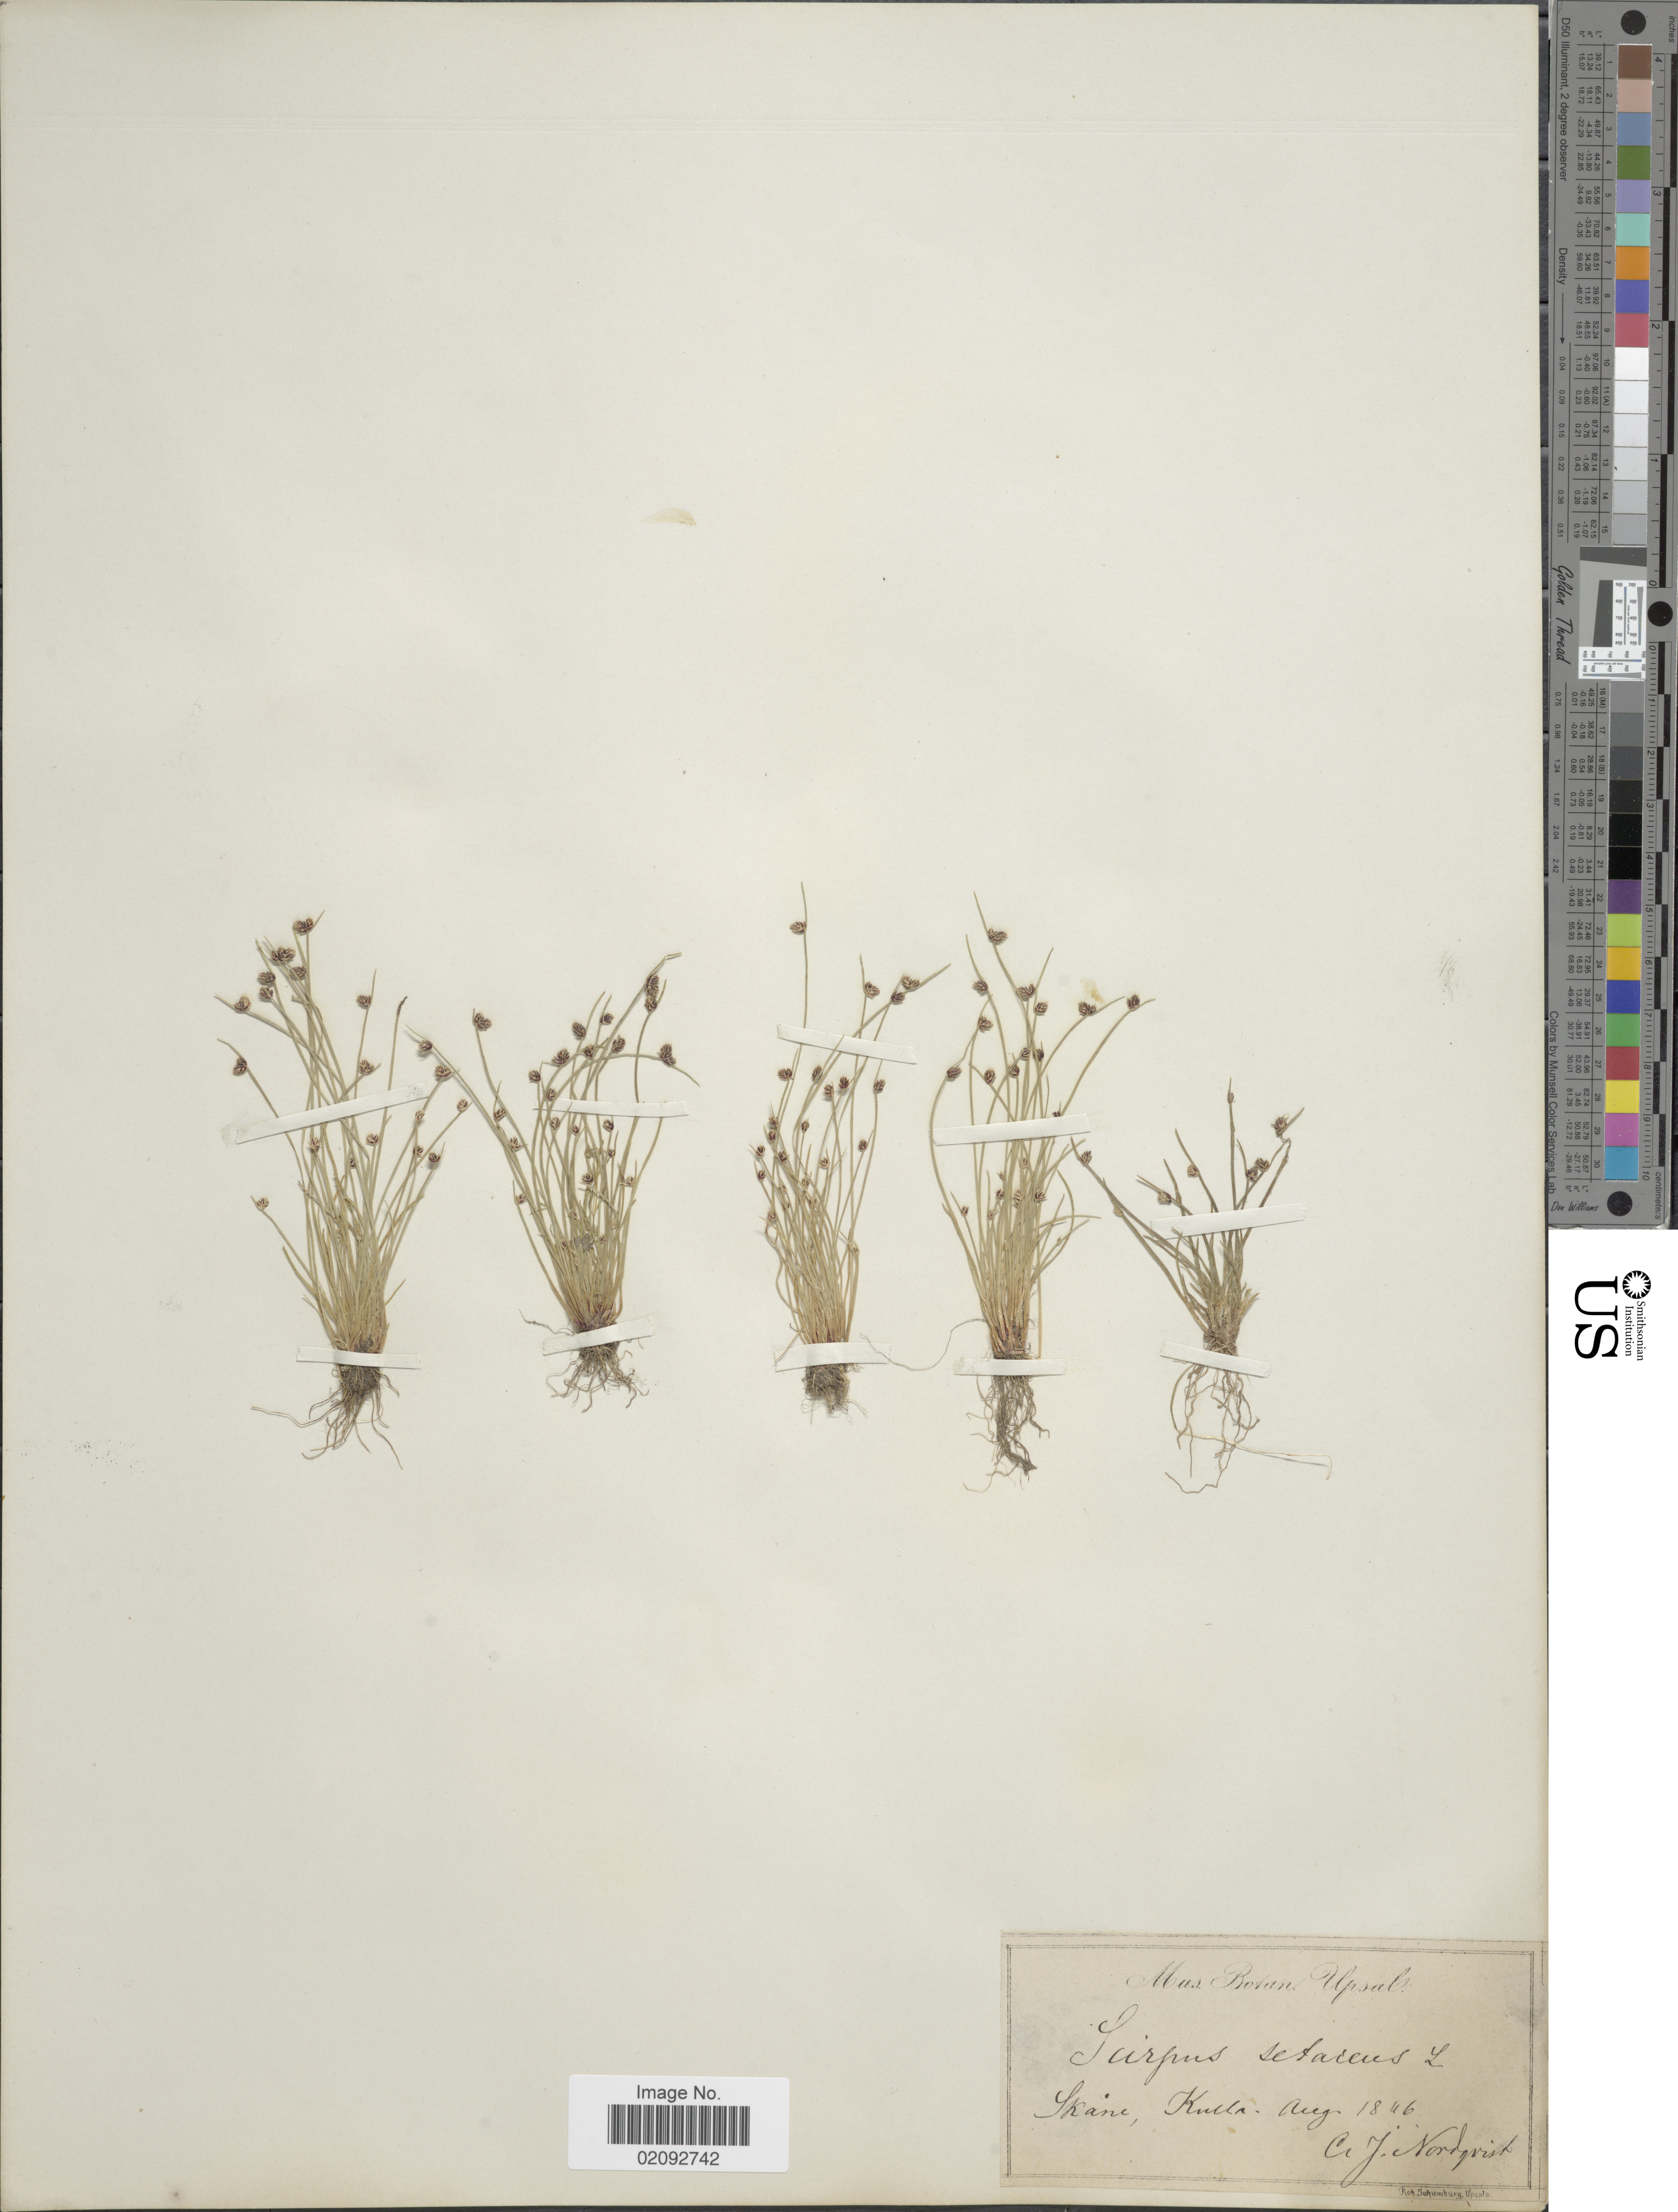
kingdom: Plantae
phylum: Tracheophyta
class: Liliopsida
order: Poales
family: Cyperaceae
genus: Isolepis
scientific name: Isolepis setacea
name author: (L.) R. Br.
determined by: Strong, Mark T., (BOT), Smithsonian Institution - National Museum of Natural History (UNITED STATES)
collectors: C. Nordquist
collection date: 1846-08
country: Sweden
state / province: Skåne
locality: Kulla